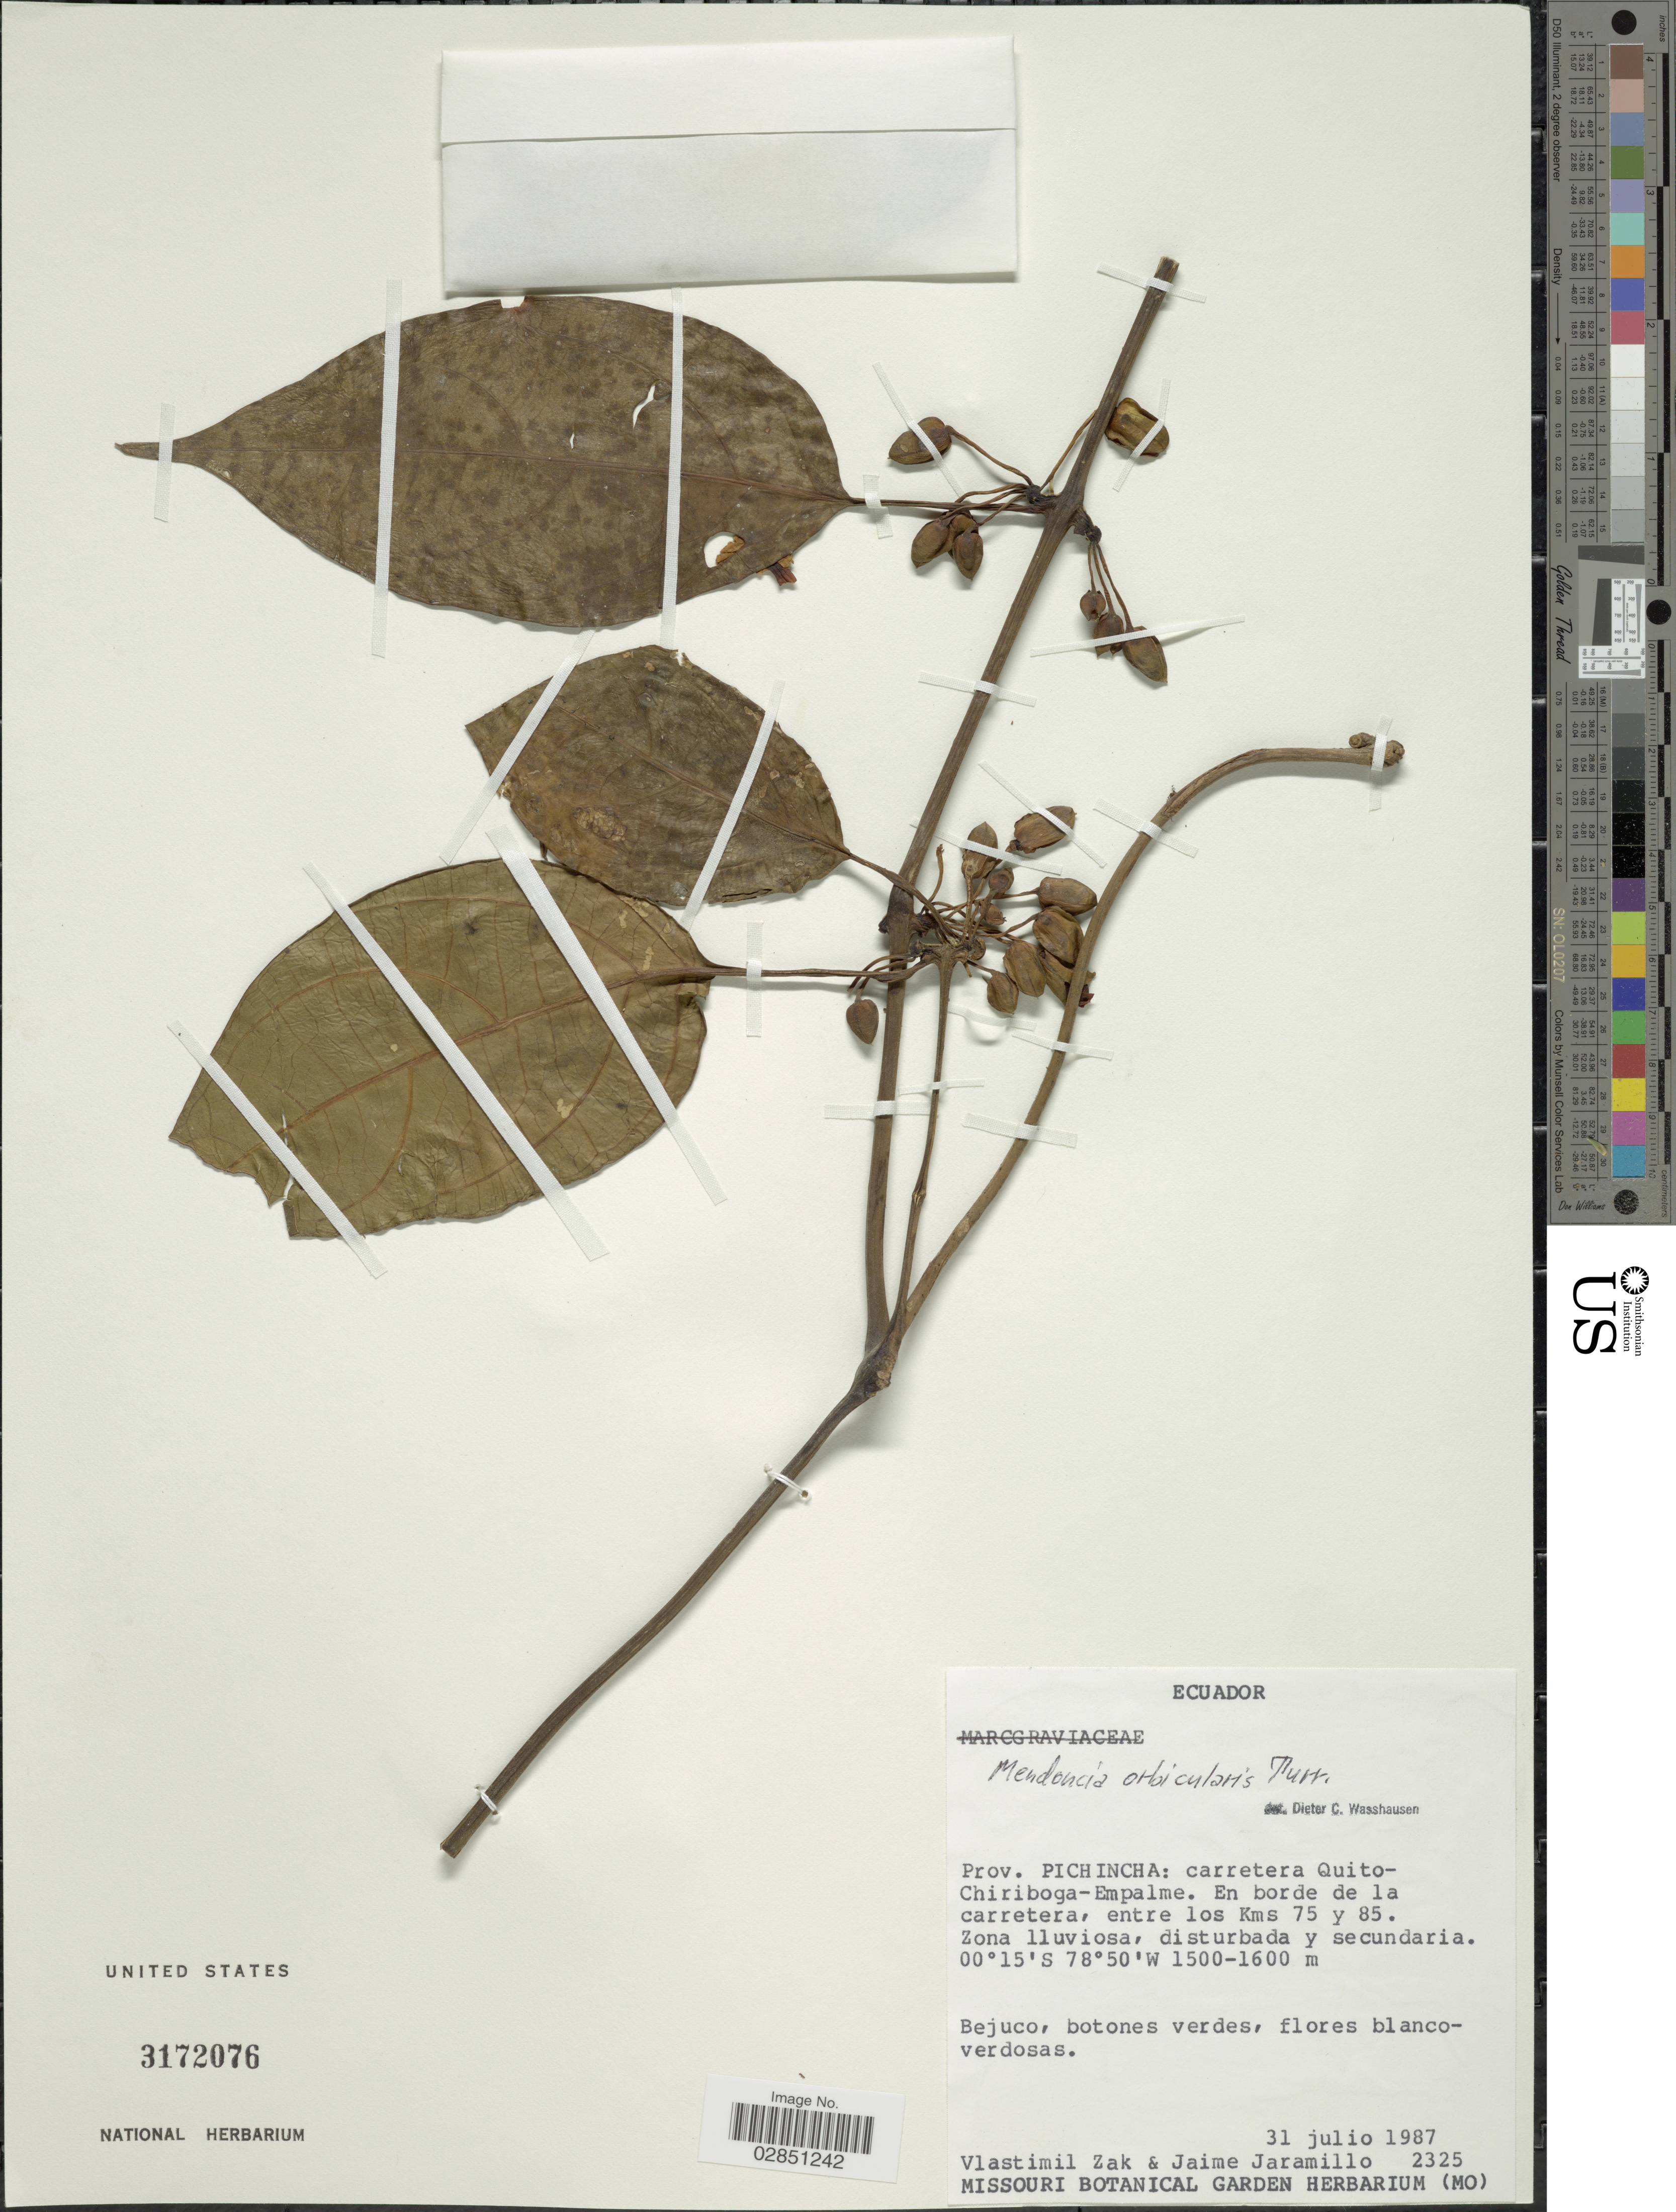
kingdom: Plantae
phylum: Tracheophyta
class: Magnoliopsida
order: Lamiales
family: Acanthaceae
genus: Mendoncia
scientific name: Mendoncia orbicularis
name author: Turrill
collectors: V. Zak & J. Jaramillo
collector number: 2325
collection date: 1987-07-31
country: Ecuador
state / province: Pichincha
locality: Carretera Quito-Chiriboga-Empalme. En borde de la carretera, entre los Kms 75 y 85.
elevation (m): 1500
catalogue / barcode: US 3172076